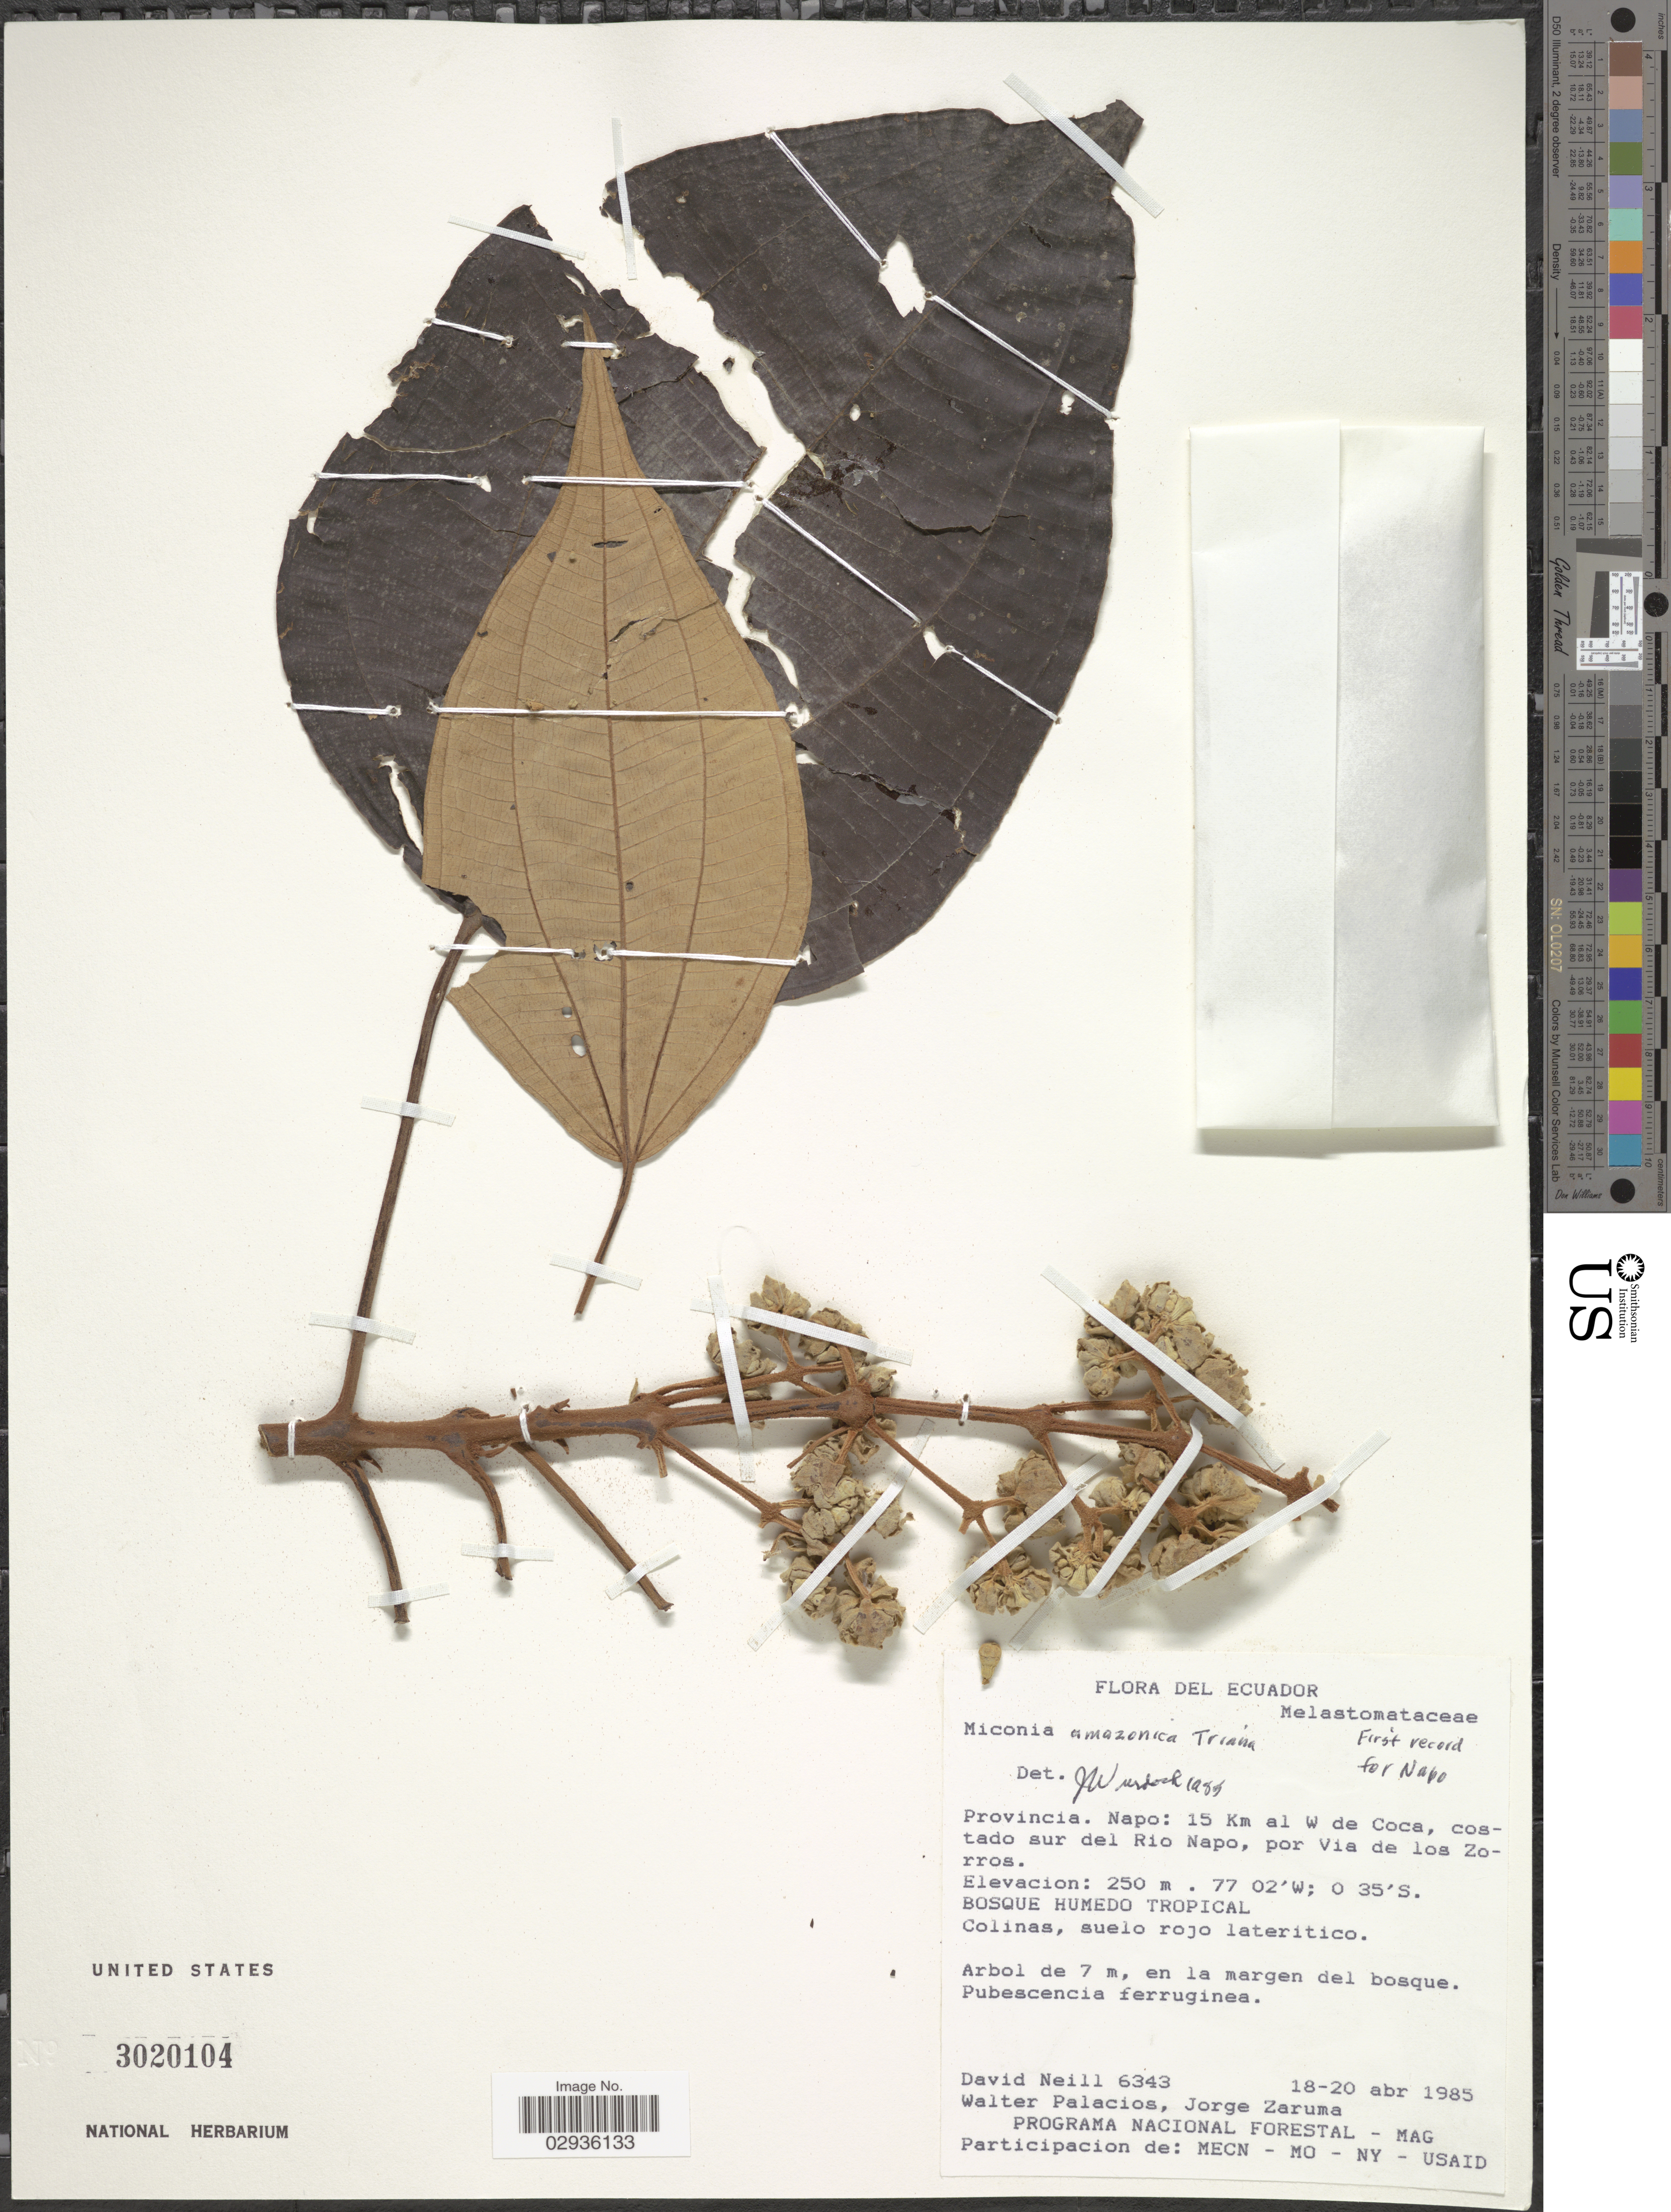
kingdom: Plantae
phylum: Tracheophyta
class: Magnoliopsida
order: Myrtales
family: Melastomataceae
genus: Miconia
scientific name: Miconia amazonica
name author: Triana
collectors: D. Neill, W. Palacios & J. Zaruma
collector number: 6343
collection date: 1985-04-18/1985-04-20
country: Ecuador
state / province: Napo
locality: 15 Km al W de Coca, costado sur del Rio Napo, por Via de los Zorros.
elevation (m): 250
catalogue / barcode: US 3020104